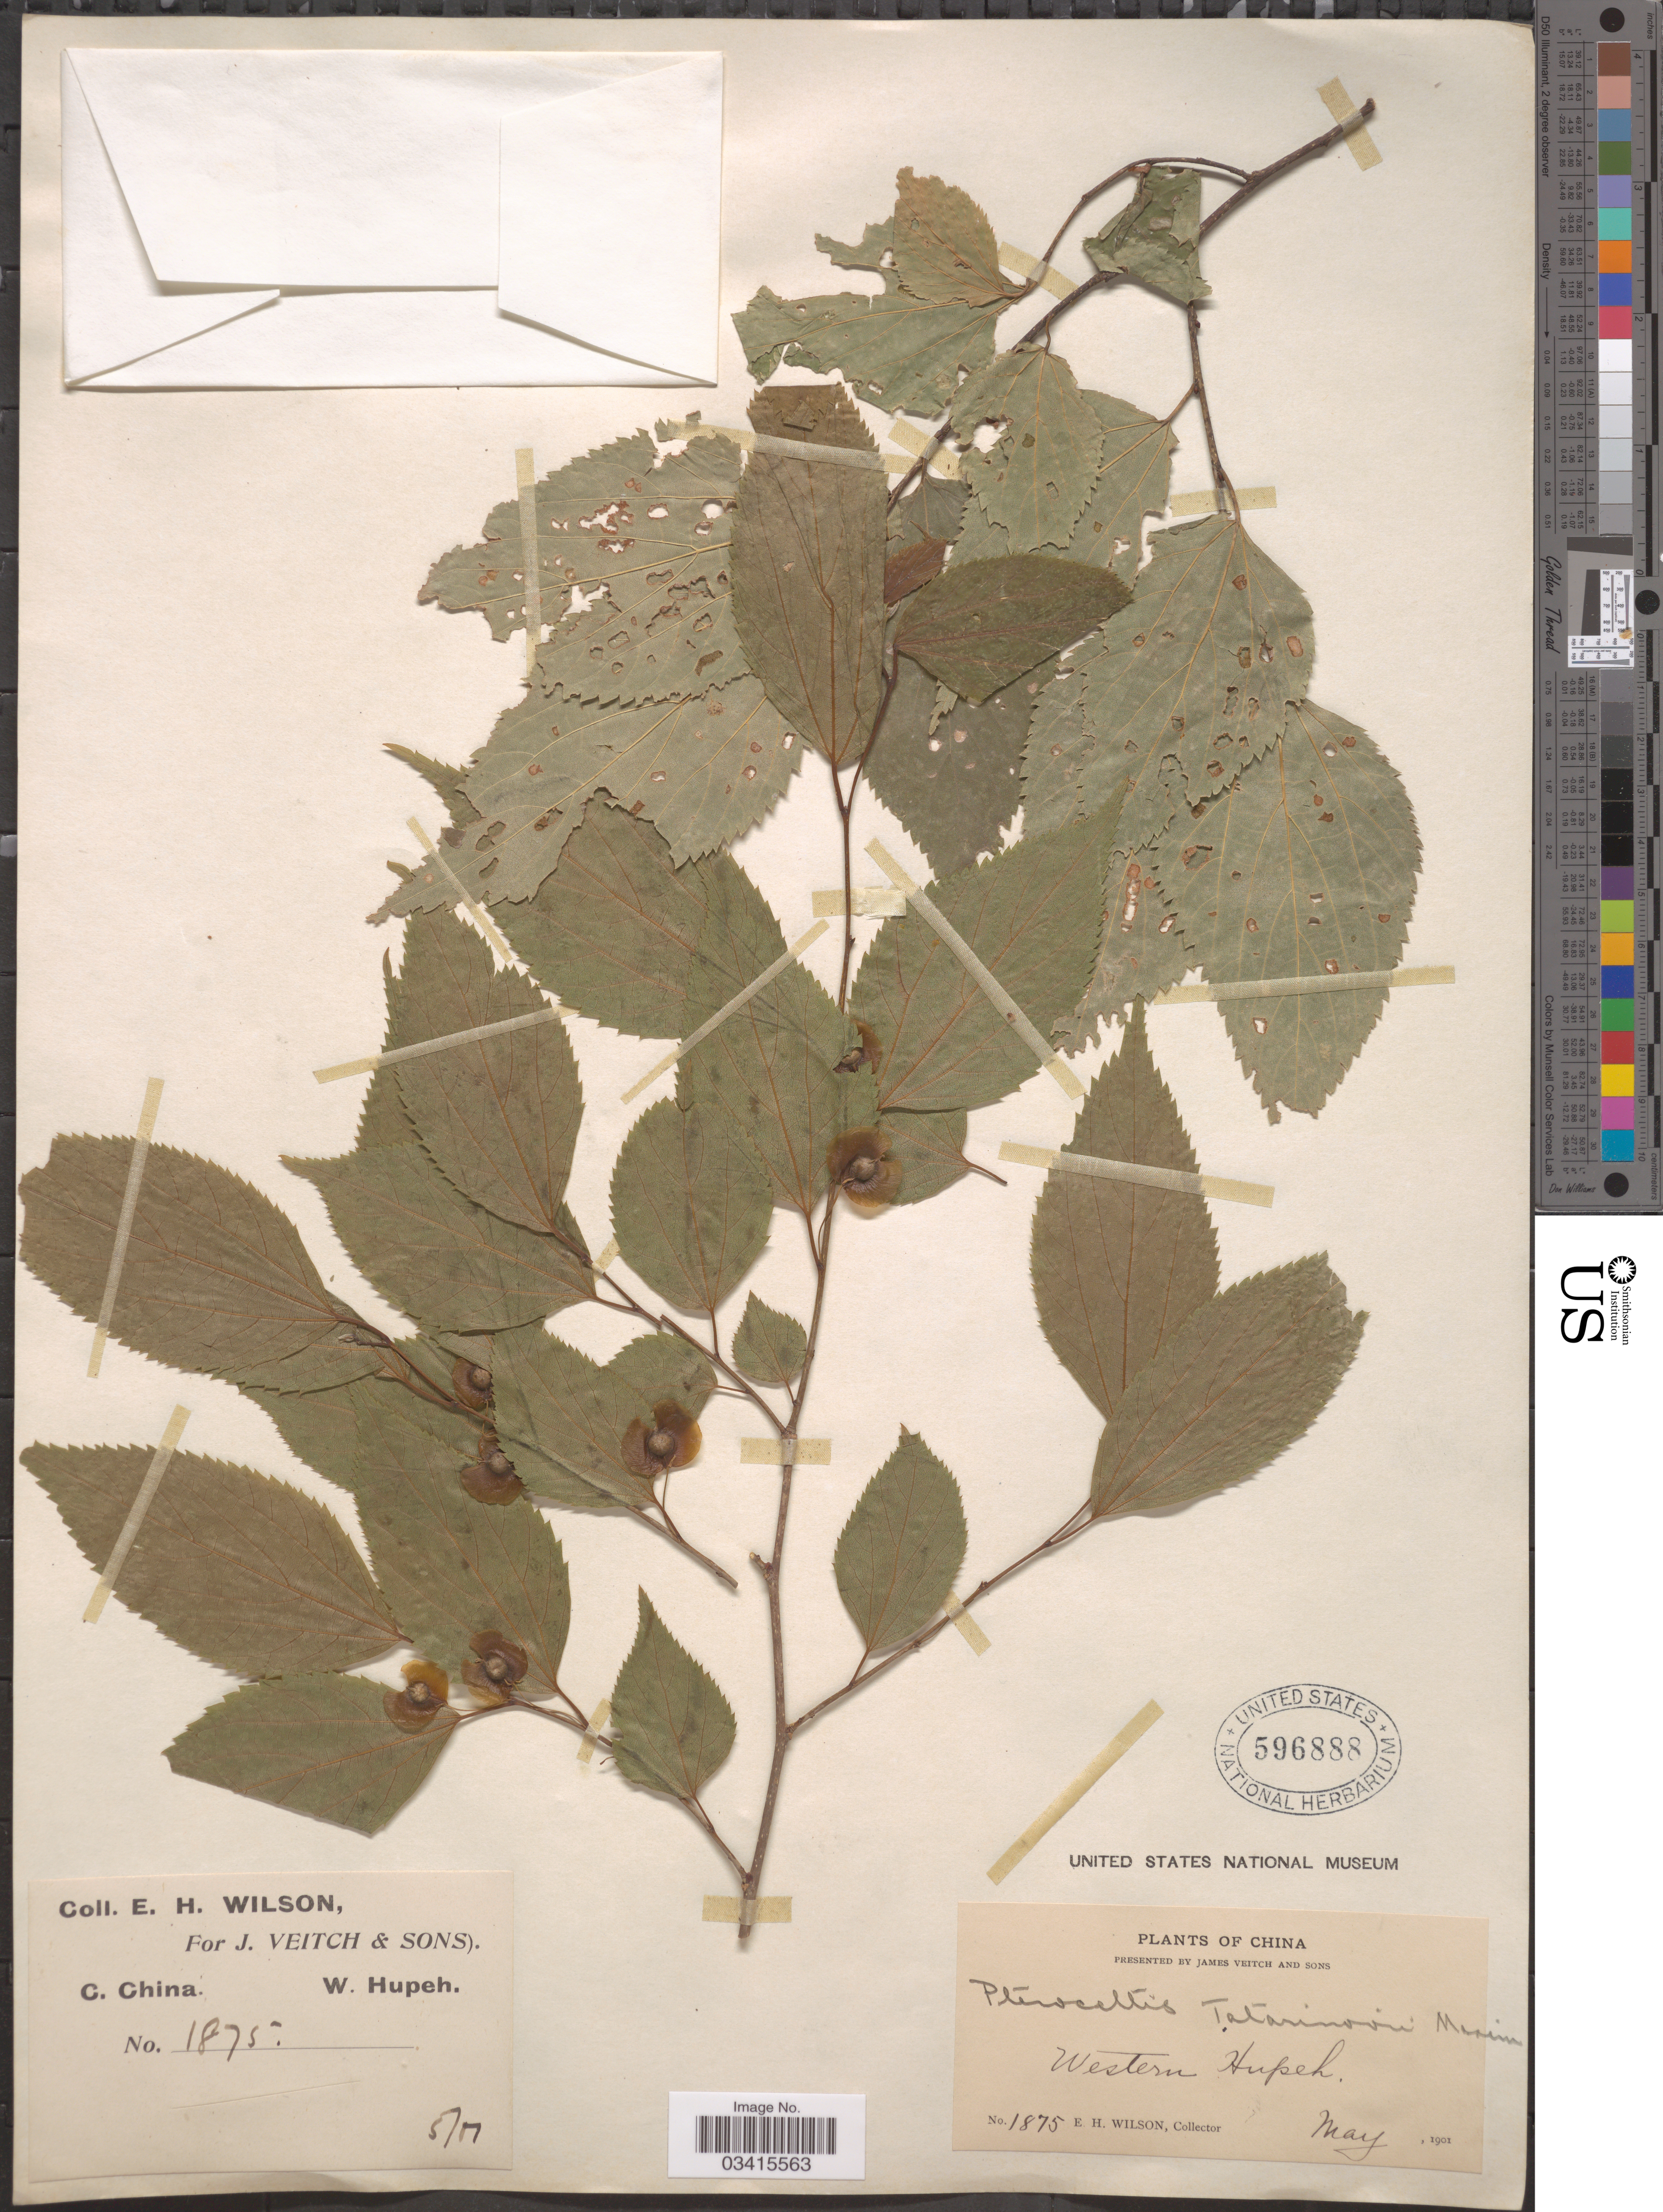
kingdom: Plantae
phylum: Tracheophyta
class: Magnoliopsida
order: Rosales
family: Cannabaceae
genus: Pteroceltis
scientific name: Pteroceltis tatarinowii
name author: Maxim.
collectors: E. Wilson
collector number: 1875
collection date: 1901-05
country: China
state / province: Hubei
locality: C. China. Western Hupeh.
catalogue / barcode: US 596888